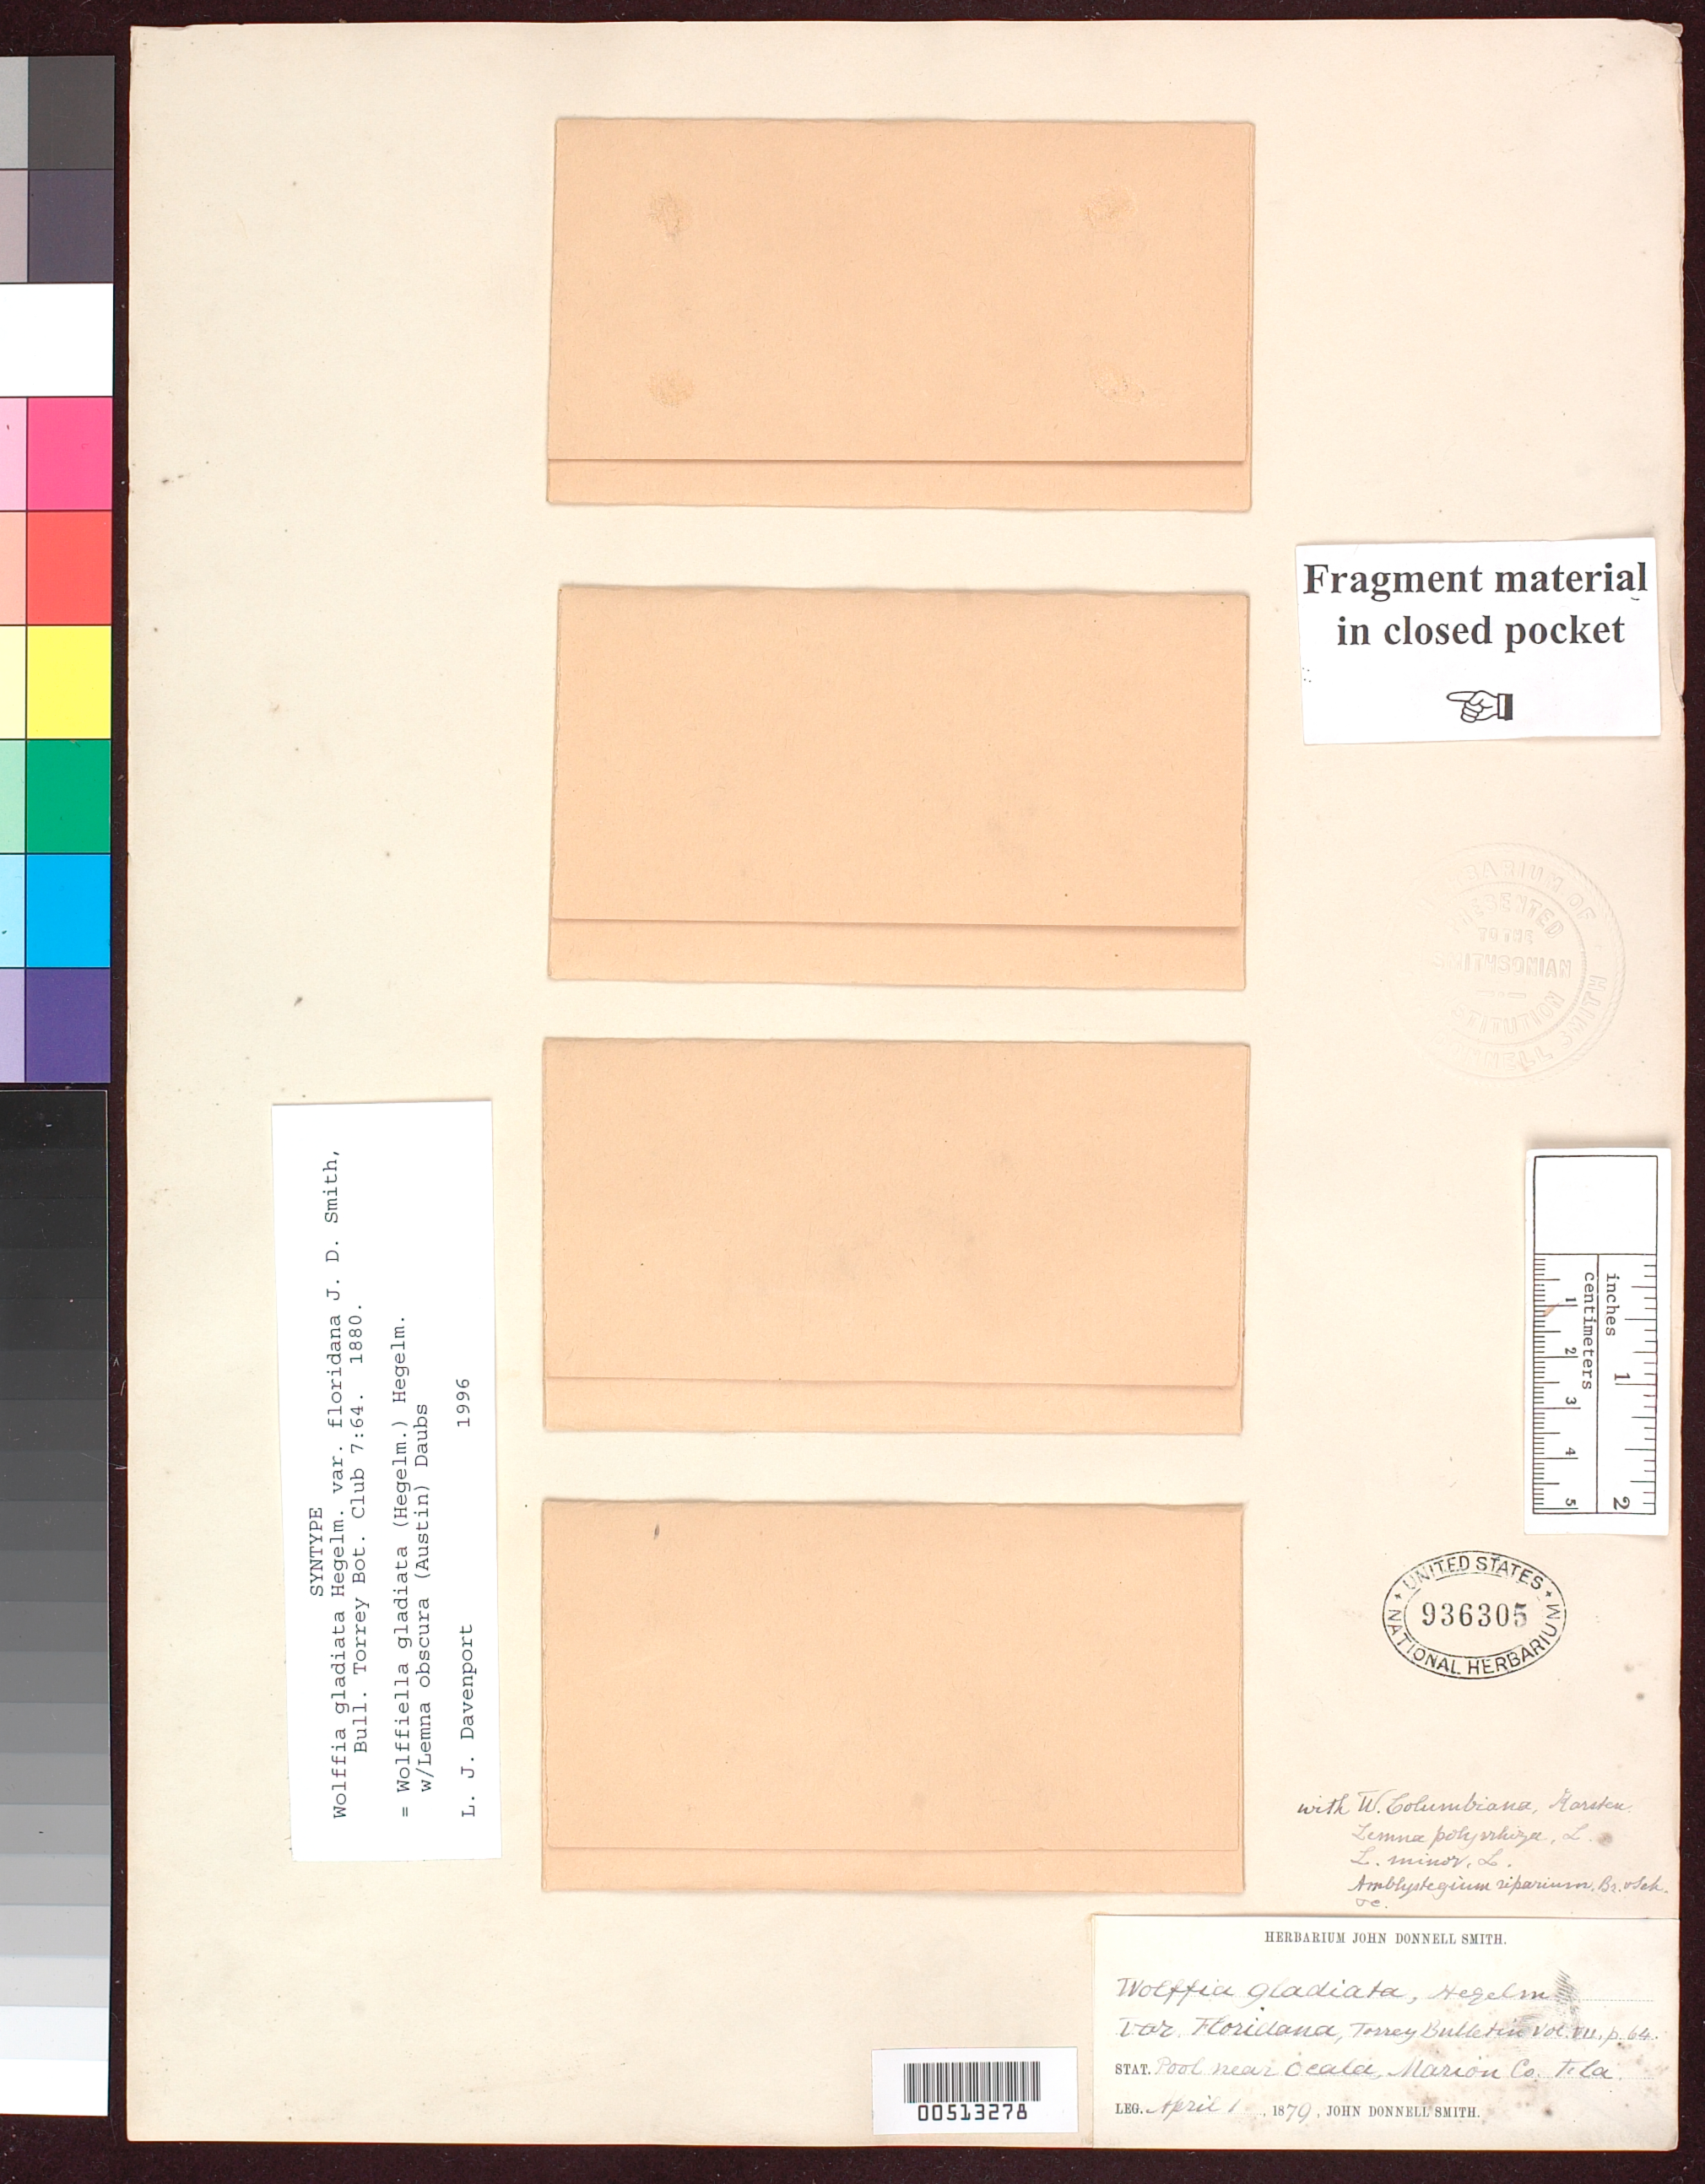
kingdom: Plantae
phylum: Tracheophyta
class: Liliopsida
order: Alismatales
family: Araceae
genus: Wolffia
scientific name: Wolffia gladiata var. floridana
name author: Donn. Sm.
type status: Syntype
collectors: J. Donnell Smith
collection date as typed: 01 Apr 1879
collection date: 1879-04-01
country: United States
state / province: Florida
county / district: Marion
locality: Pool near Ocala.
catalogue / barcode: US 936305